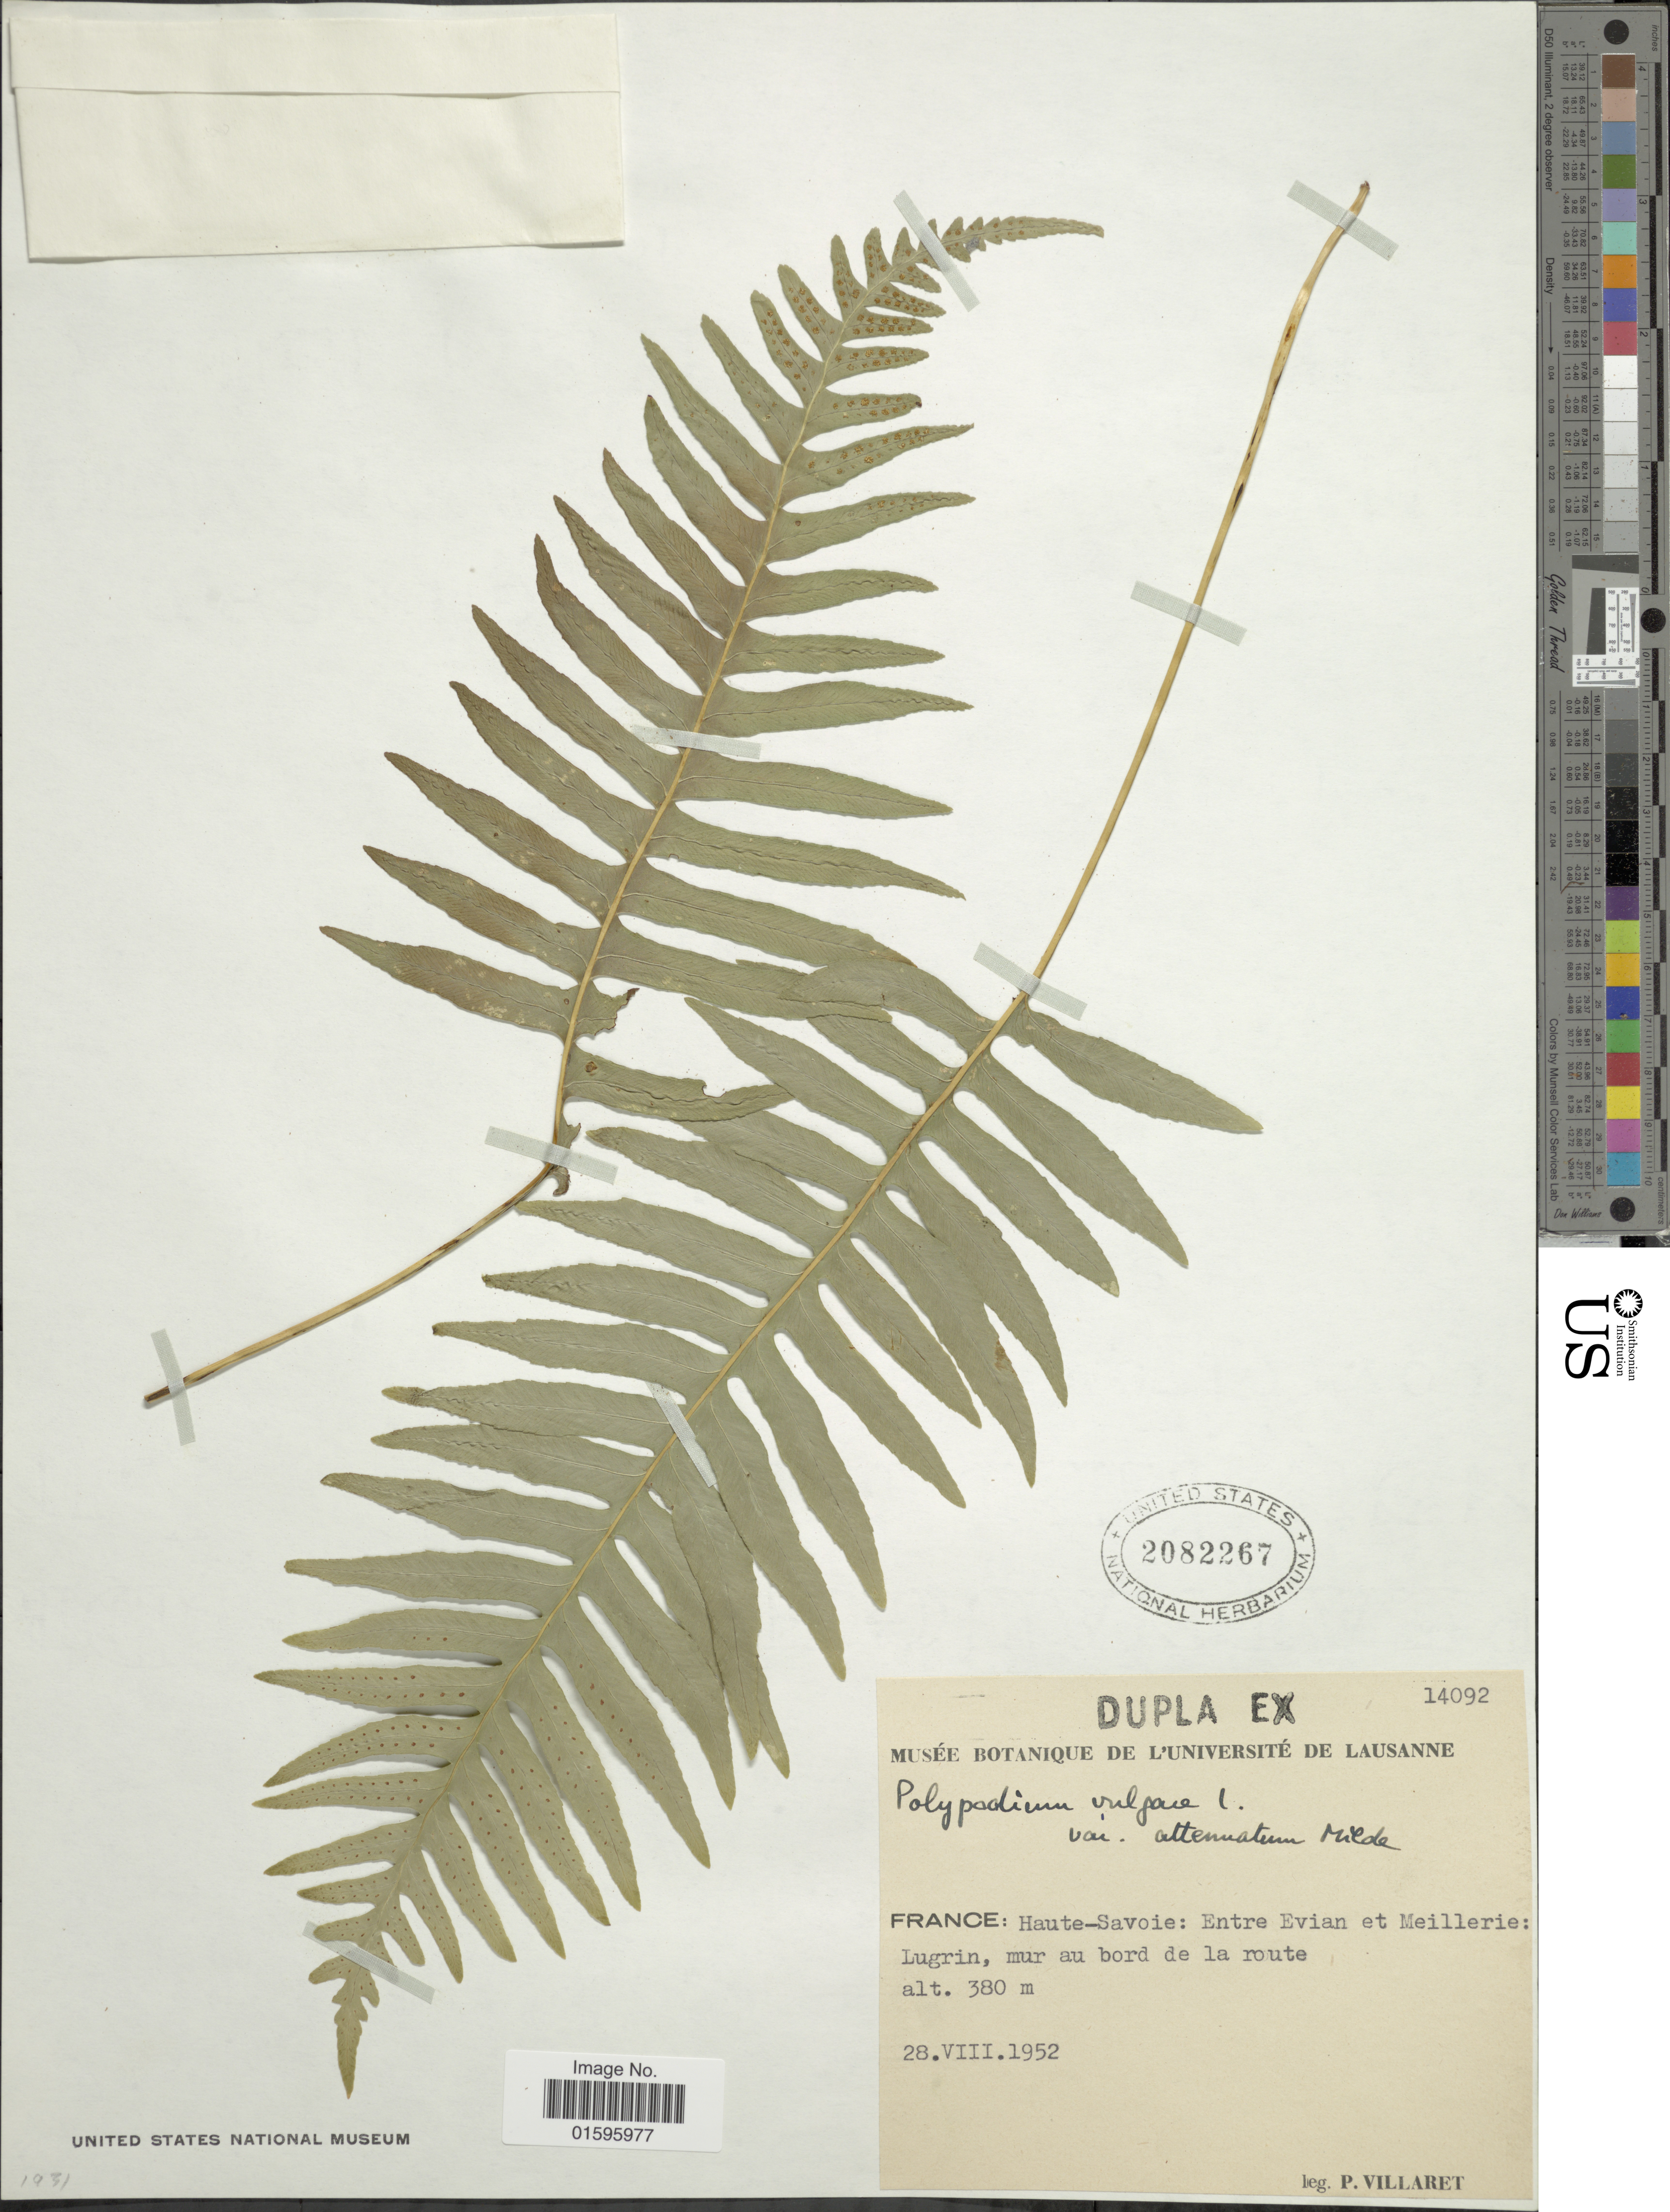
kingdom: Plantae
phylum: Tracheophyta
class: Polypodiopsida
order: Polypodiales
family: Polypodiaceae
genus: Polypodium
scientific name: Polypodium vulgare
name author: L.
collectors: P. Villaret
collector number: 14092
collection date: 1952-08-28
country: France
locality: France: Haute-Savoie: entre Evian et Meillerie: Lugrin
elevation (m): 380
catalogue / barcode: US 2082267